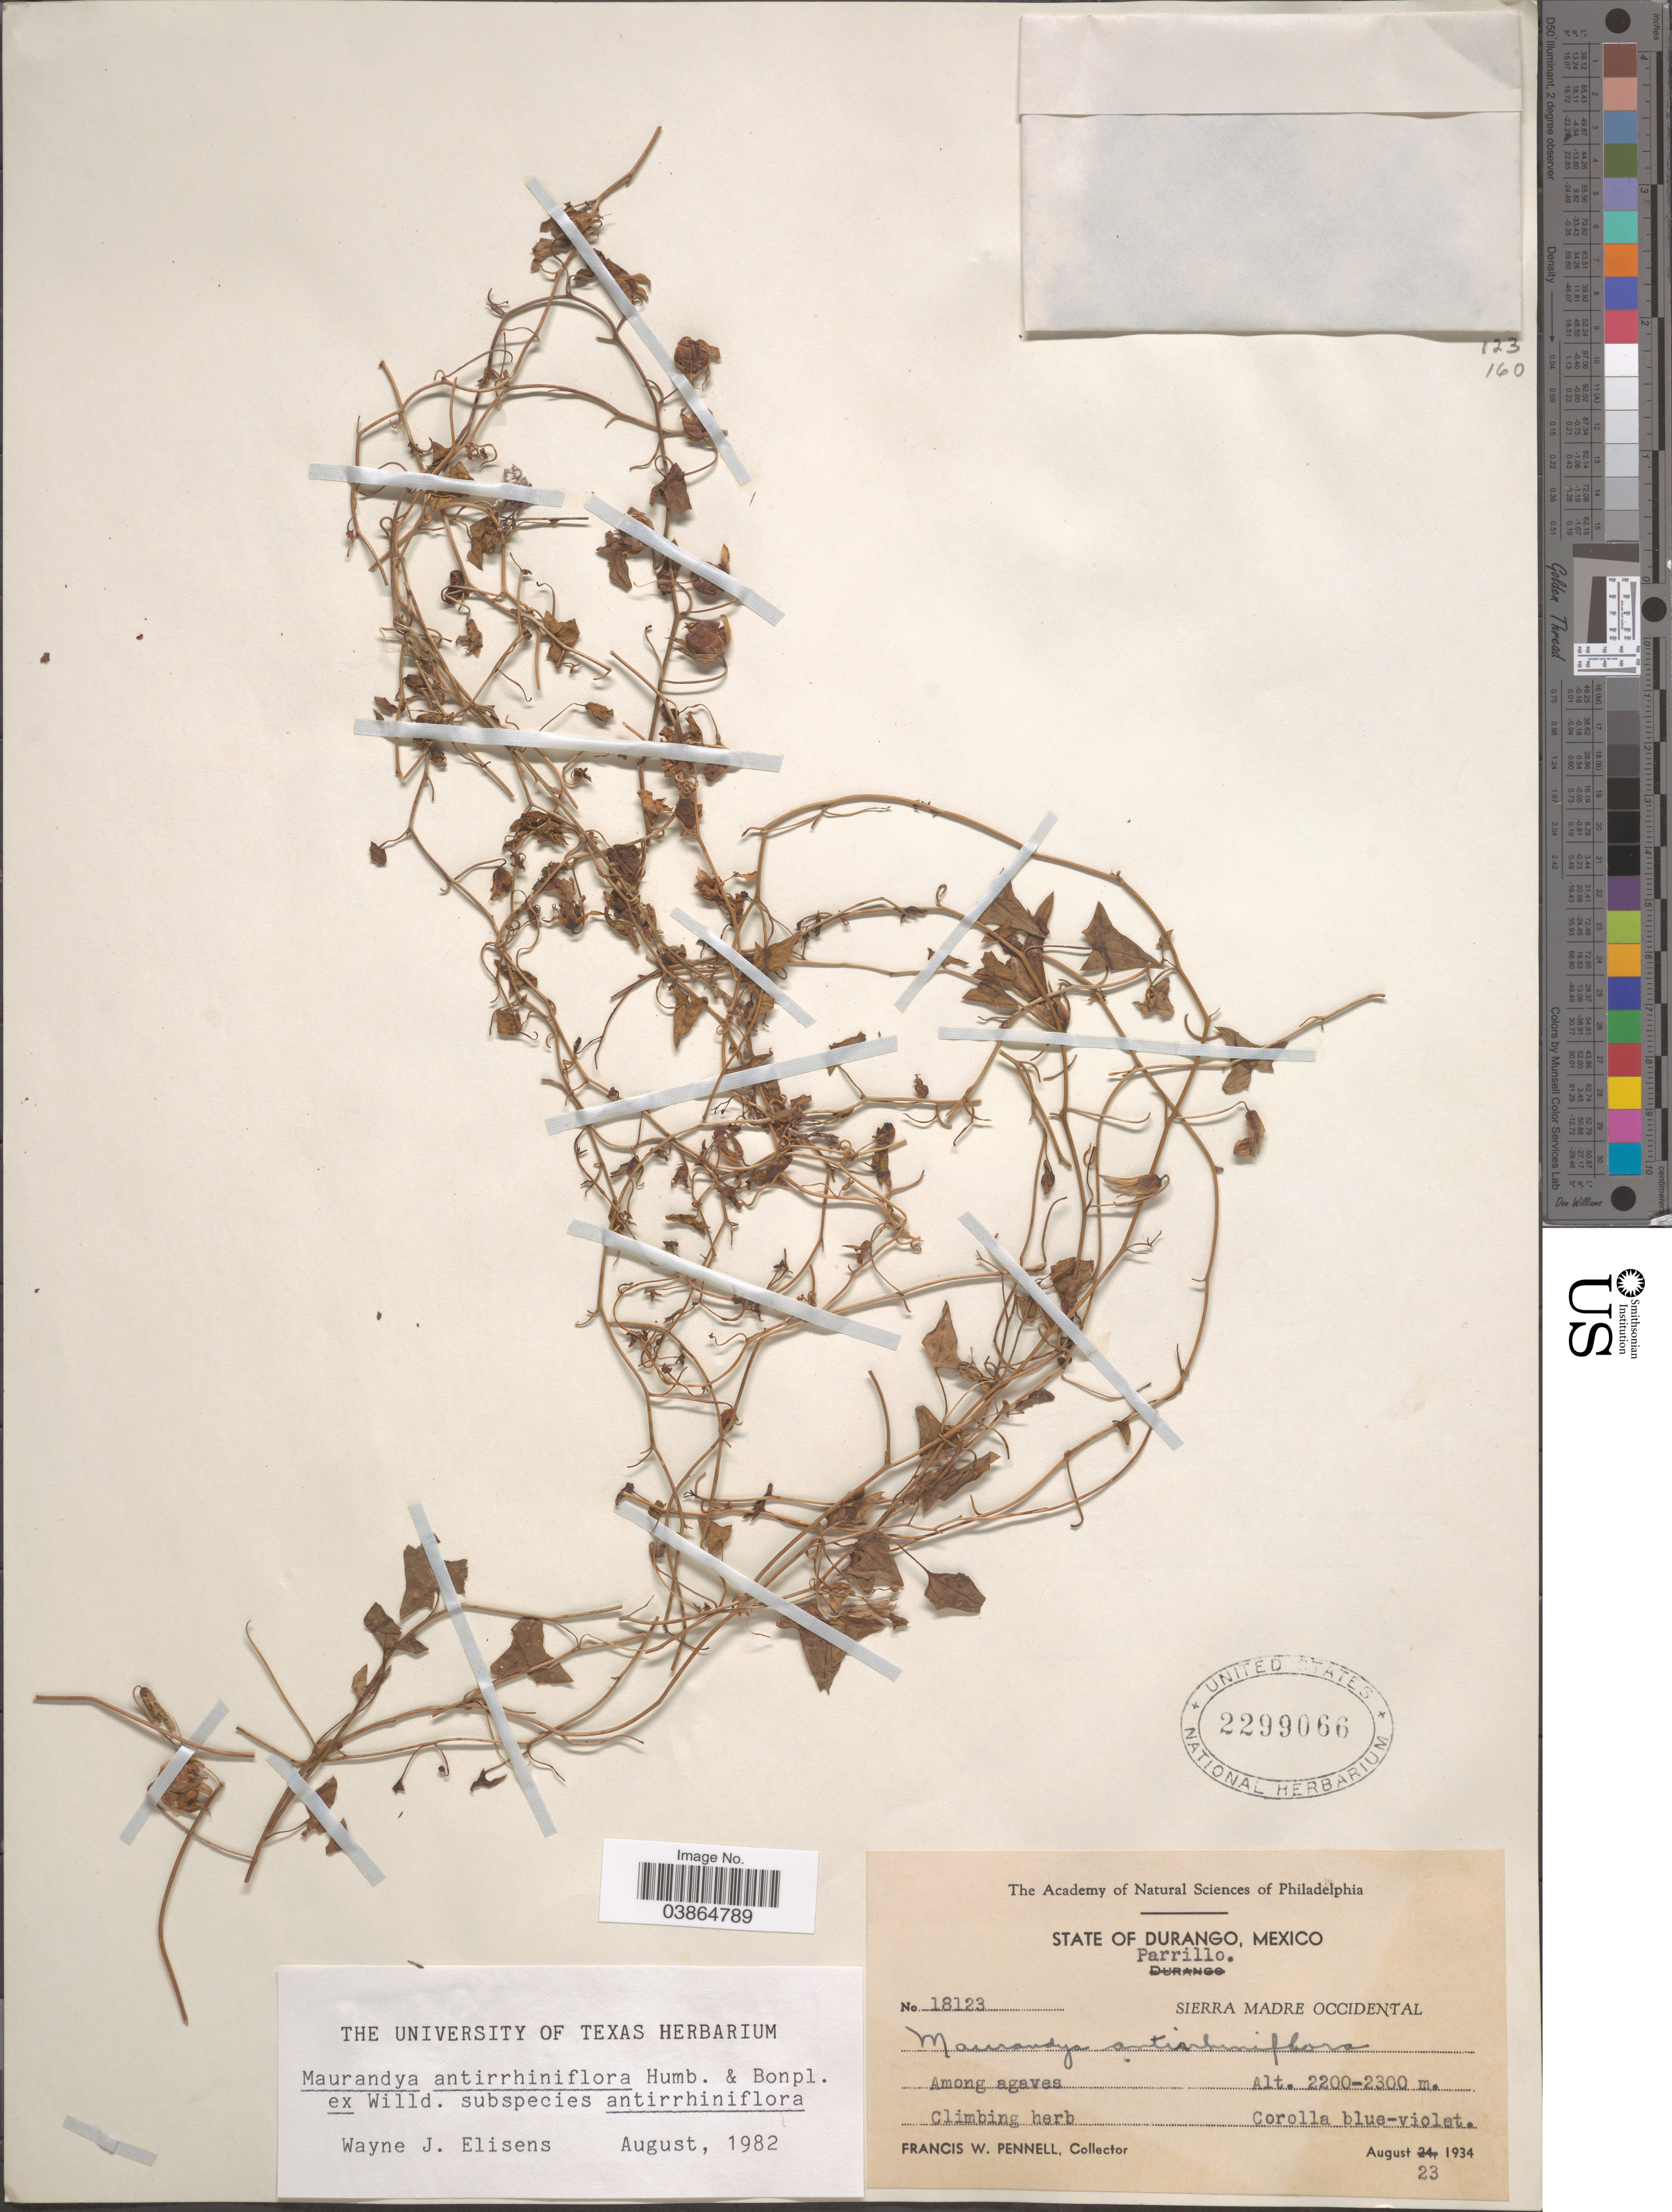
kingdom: Plantae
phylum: Tracheophyta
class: Magnoliopsida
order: Lamiales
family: Plantaginaceae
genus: Maurandya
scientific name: Maurandya antirrhiniflora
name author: Humb. & Bonpl. ex Willd.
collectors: F. W. Pennell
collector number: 18123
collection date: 1934-08-23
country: Mexico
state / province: Durango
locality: Parrillo. Sierra Madre Occidental.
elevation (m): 2200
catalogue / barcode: US 2299066